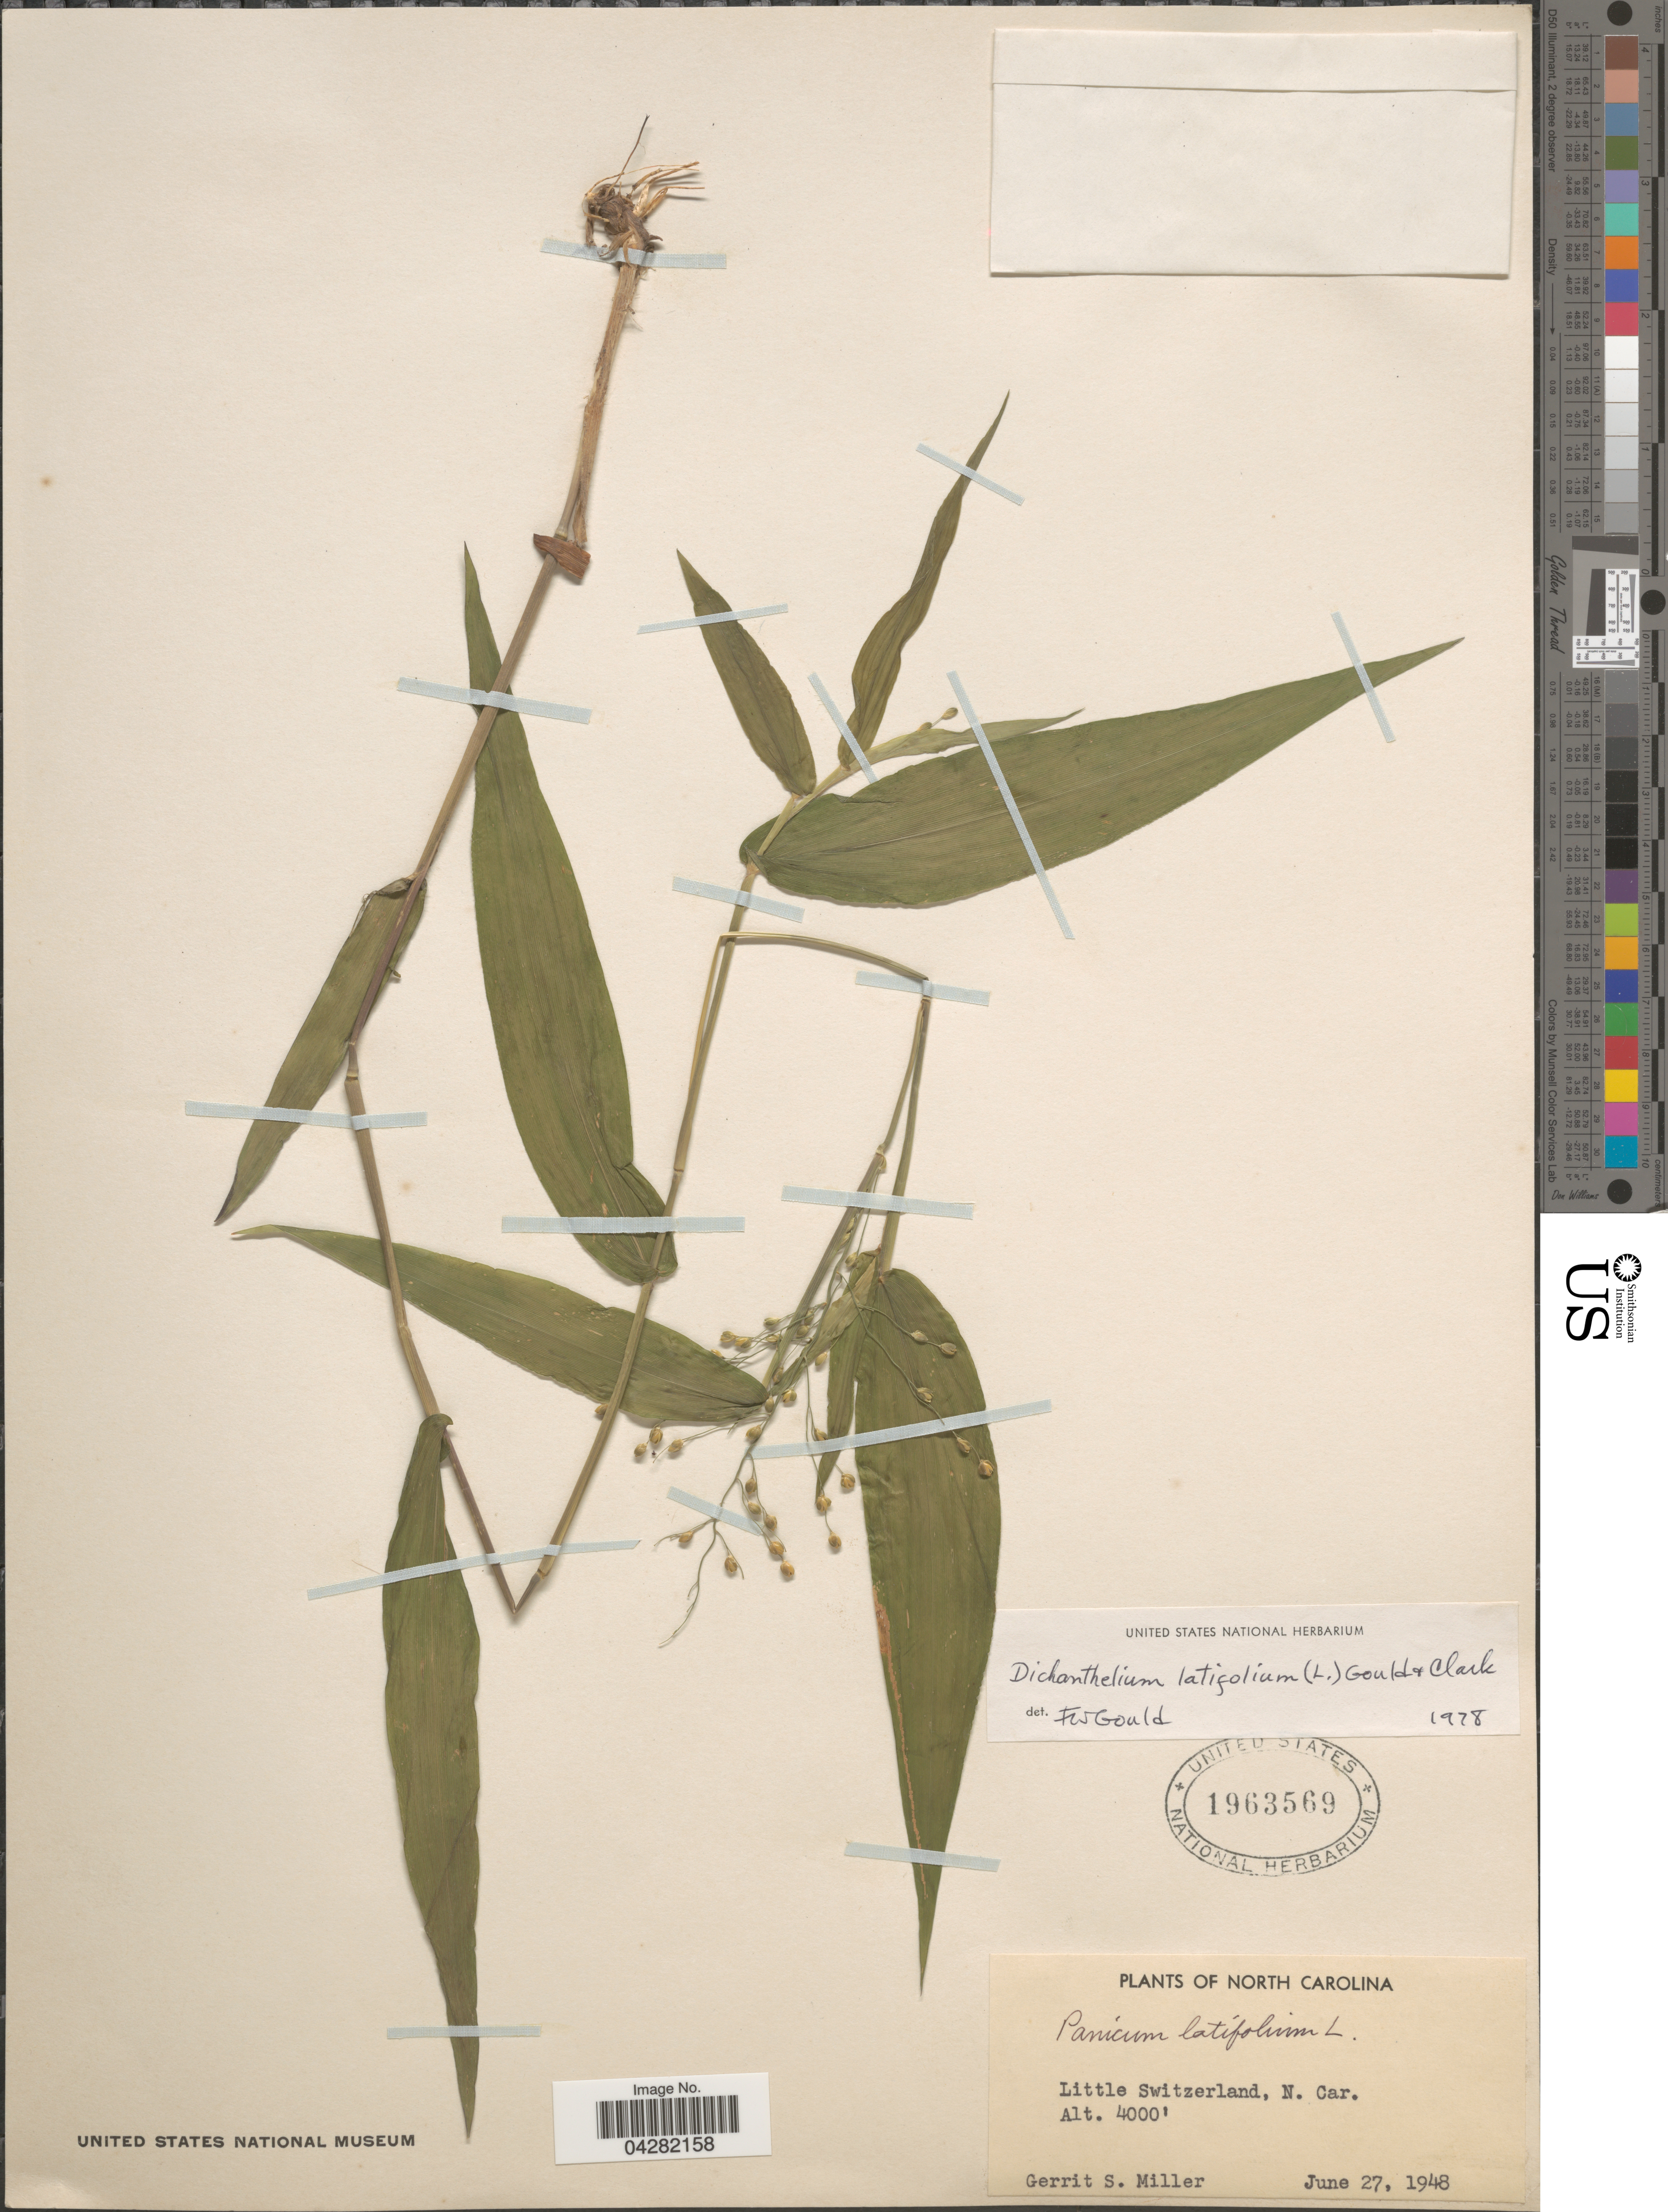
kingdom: Plantae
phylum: Tracheophyta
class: Liliopsida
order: Poales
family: Poaceae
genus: Dichanthelium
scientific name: Dichanthelium latifolium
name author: (L.) Harvill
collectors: G. S. Miller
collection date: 1948-06-27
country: United States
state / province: North Carolina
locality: Little Switzerland.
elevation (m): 1219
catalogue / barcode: US 1963569